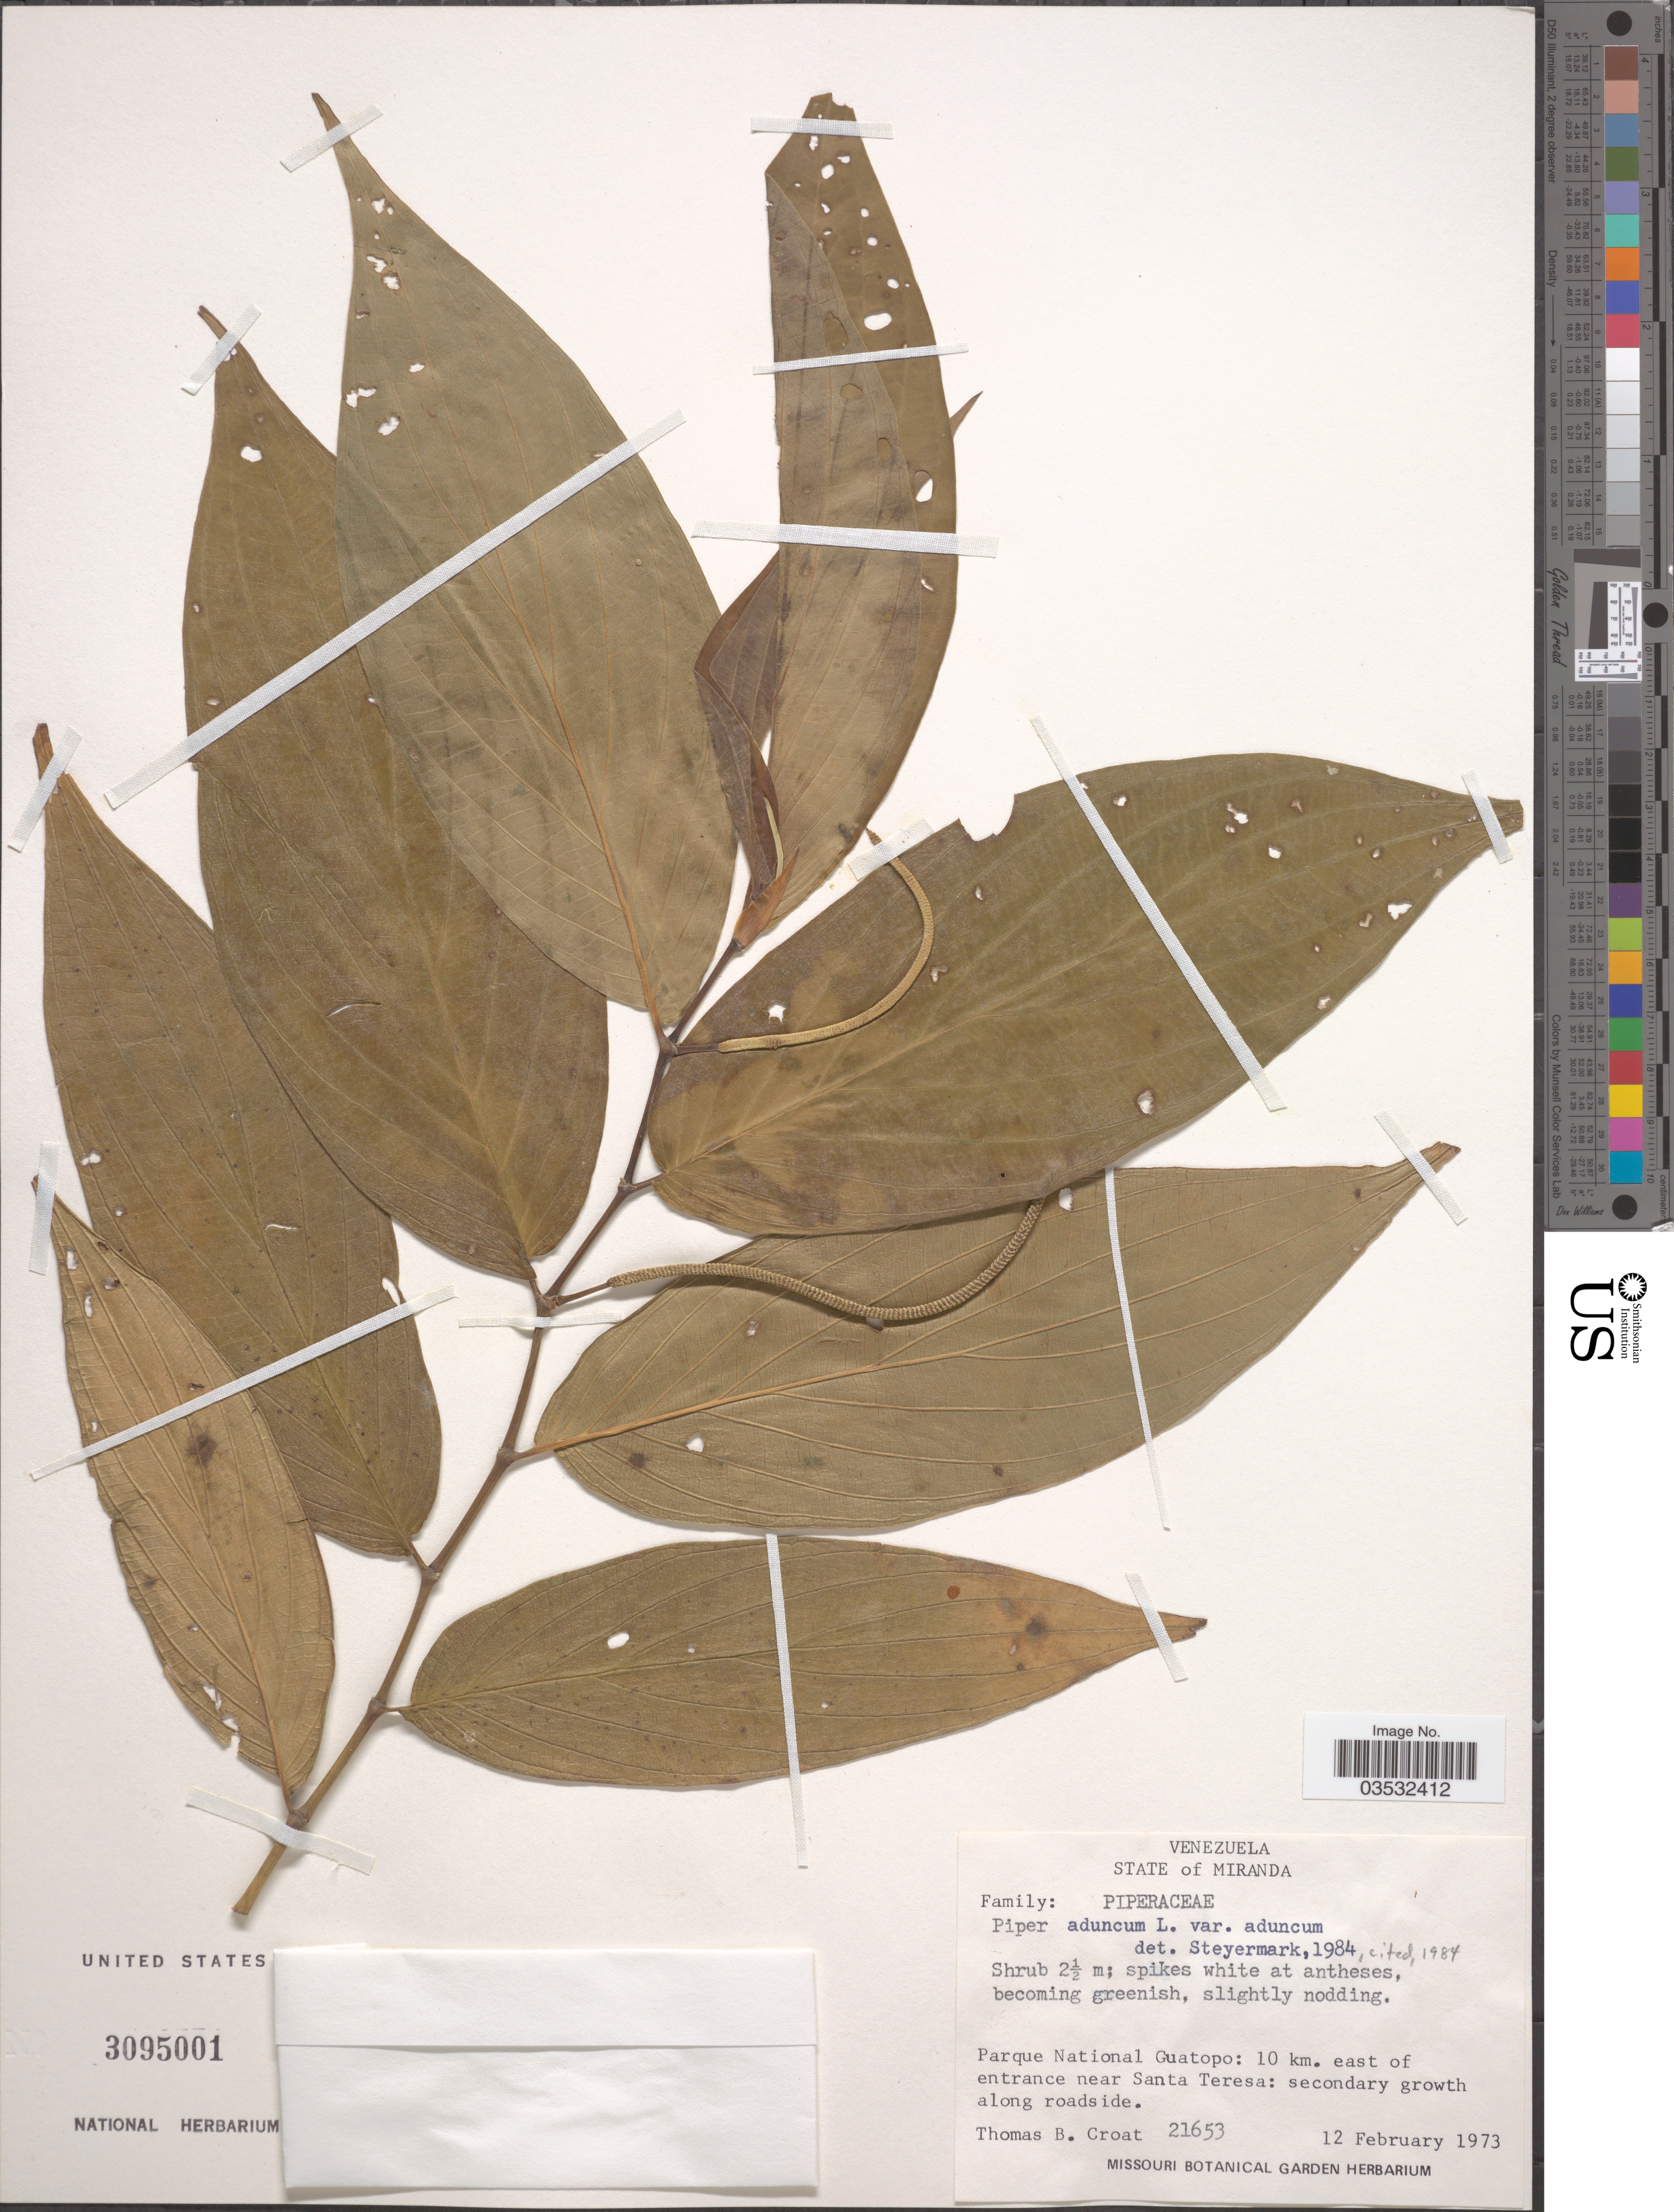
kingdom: Plantae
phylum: Tracheophyta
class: Magnoliopsida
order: Piperales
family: Piperaceae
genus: Piper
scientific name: Piper aduncum var. aduncum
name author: L.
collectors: T. B. Croat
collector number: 21653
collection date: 1973-02-12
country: Venezuela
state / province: Miranda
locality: Parque Nacional Guatopo: 10 km. east of entrance near Santa Teresa.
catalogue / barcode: US 3095001